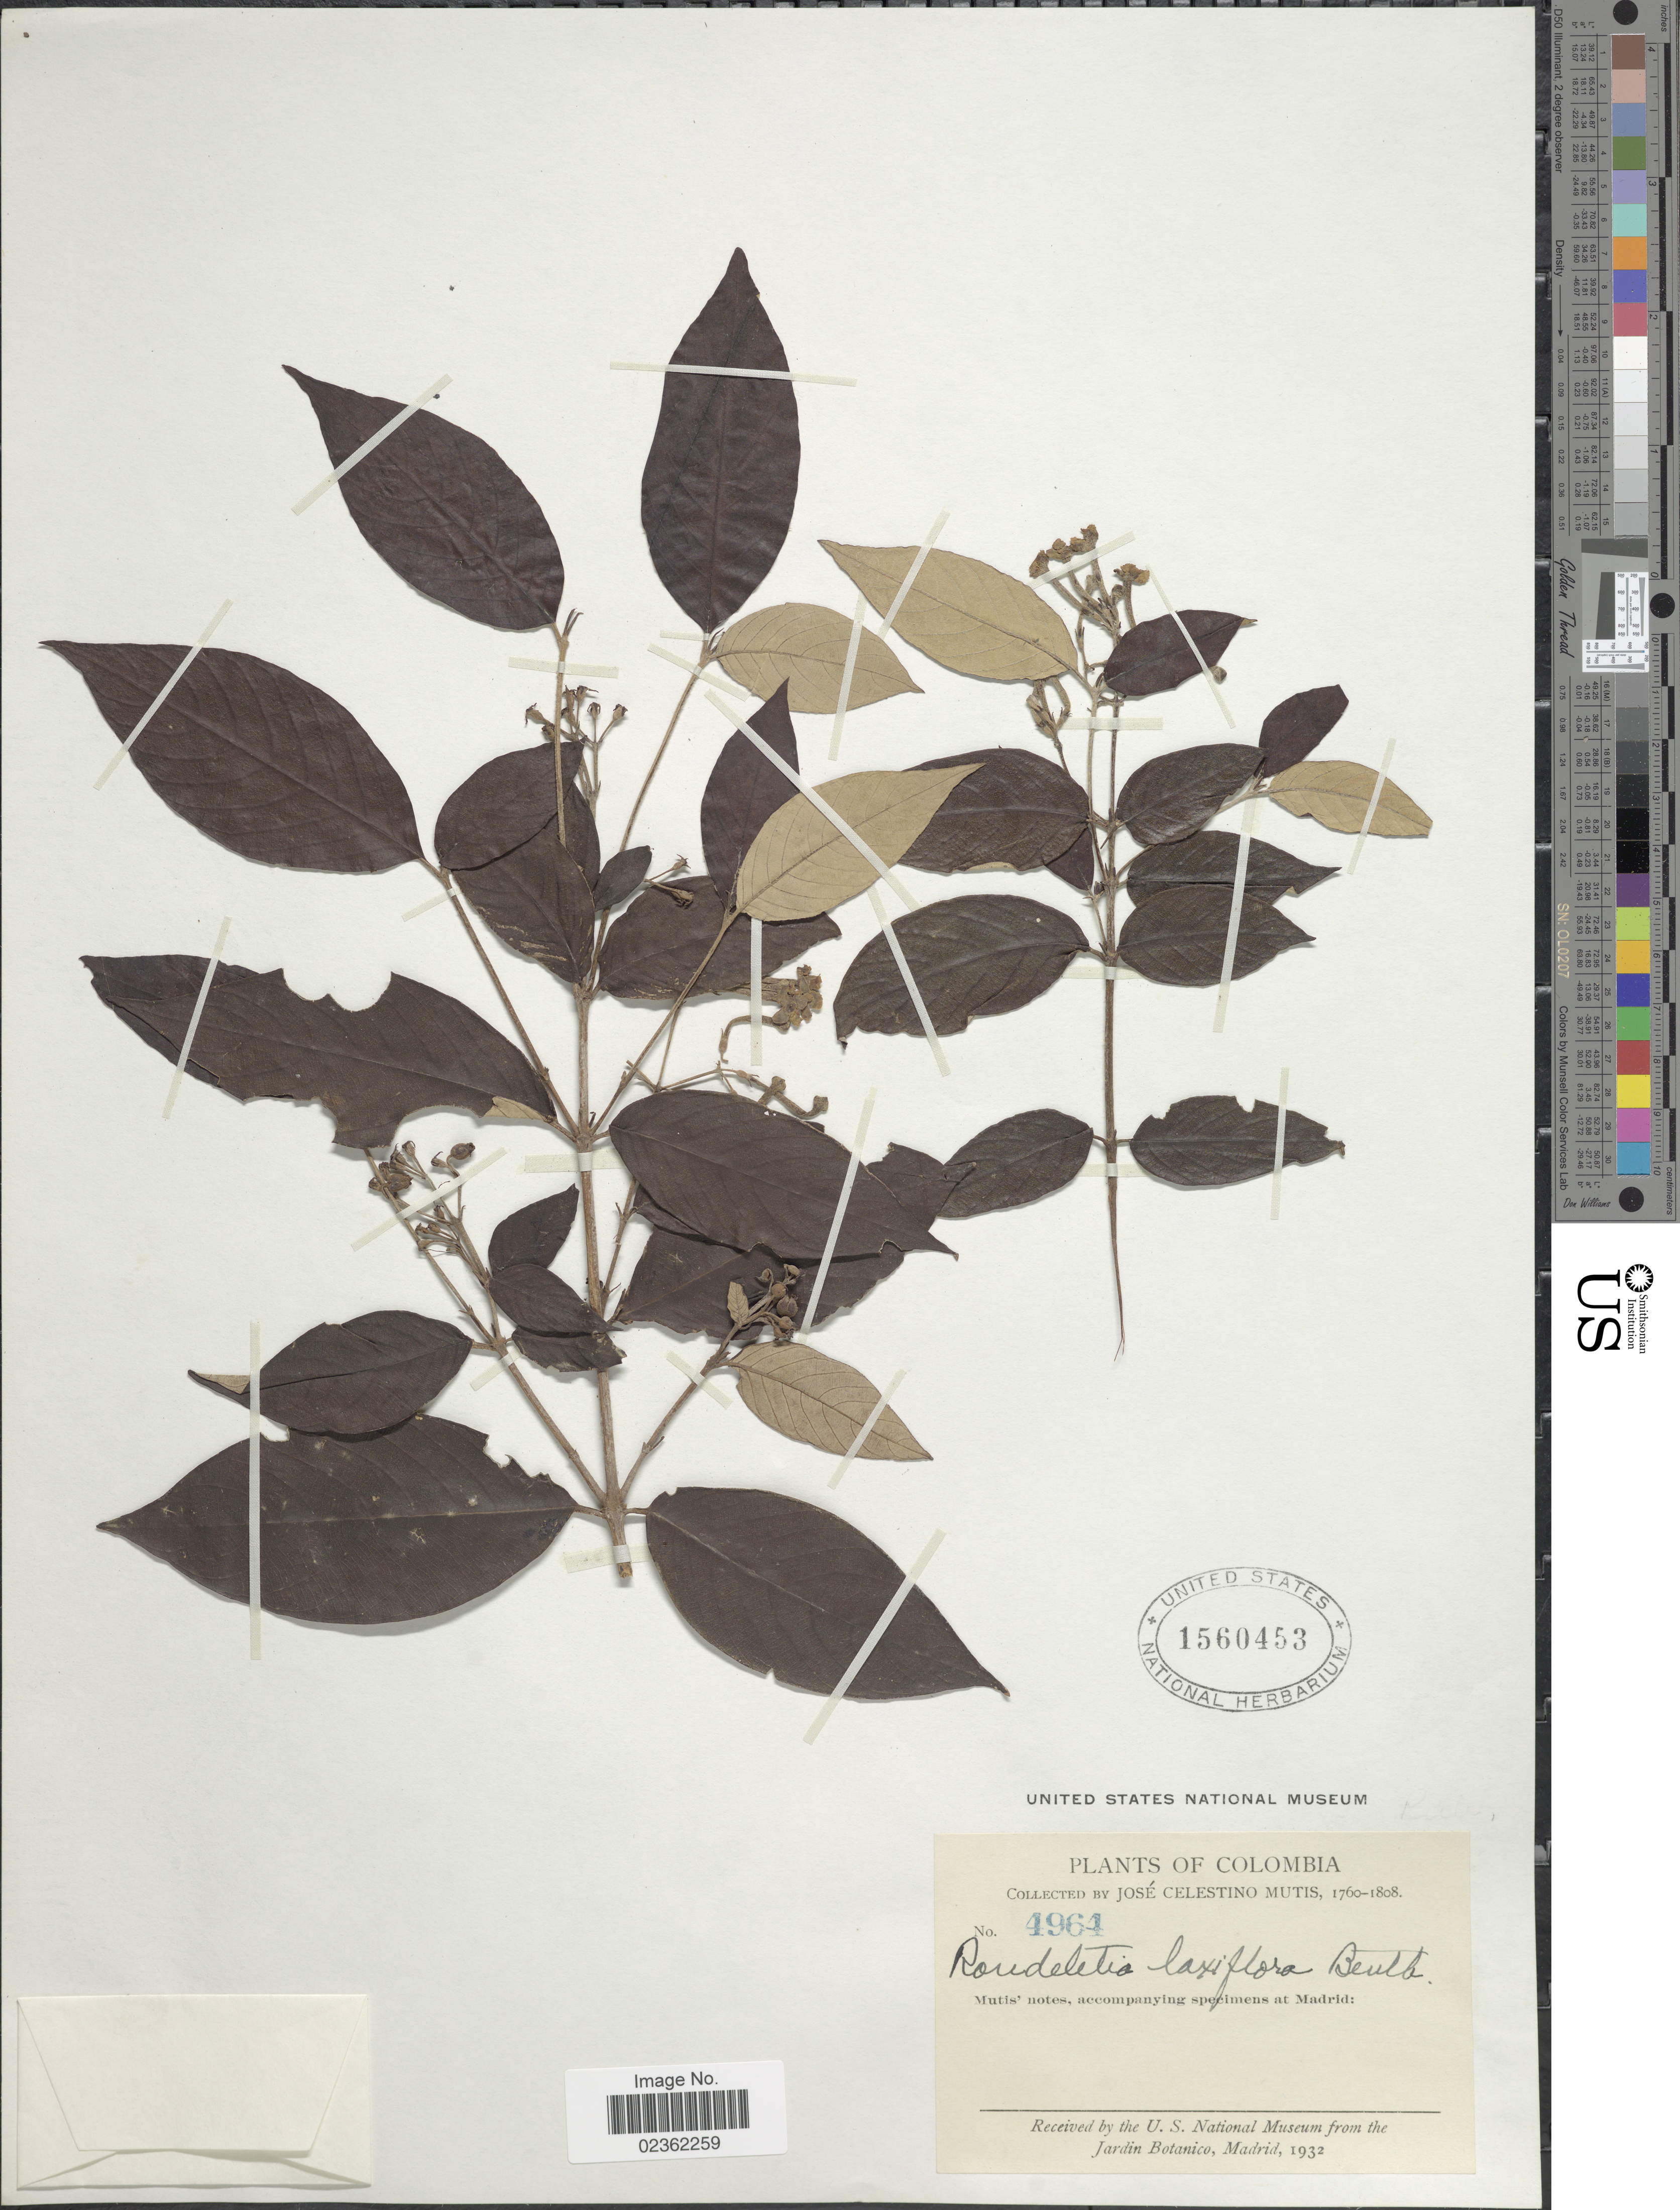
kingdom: Plantae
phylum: Tracheophyta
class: Magnoliopsida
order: Gentianales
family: Rubiaceae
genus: Rondeletia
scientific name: Rondeletia laxiflora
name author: Benth.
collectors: J. C. B. Mutis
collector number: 4964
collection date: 1760/1808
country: Colombia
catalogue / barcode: US 1560453